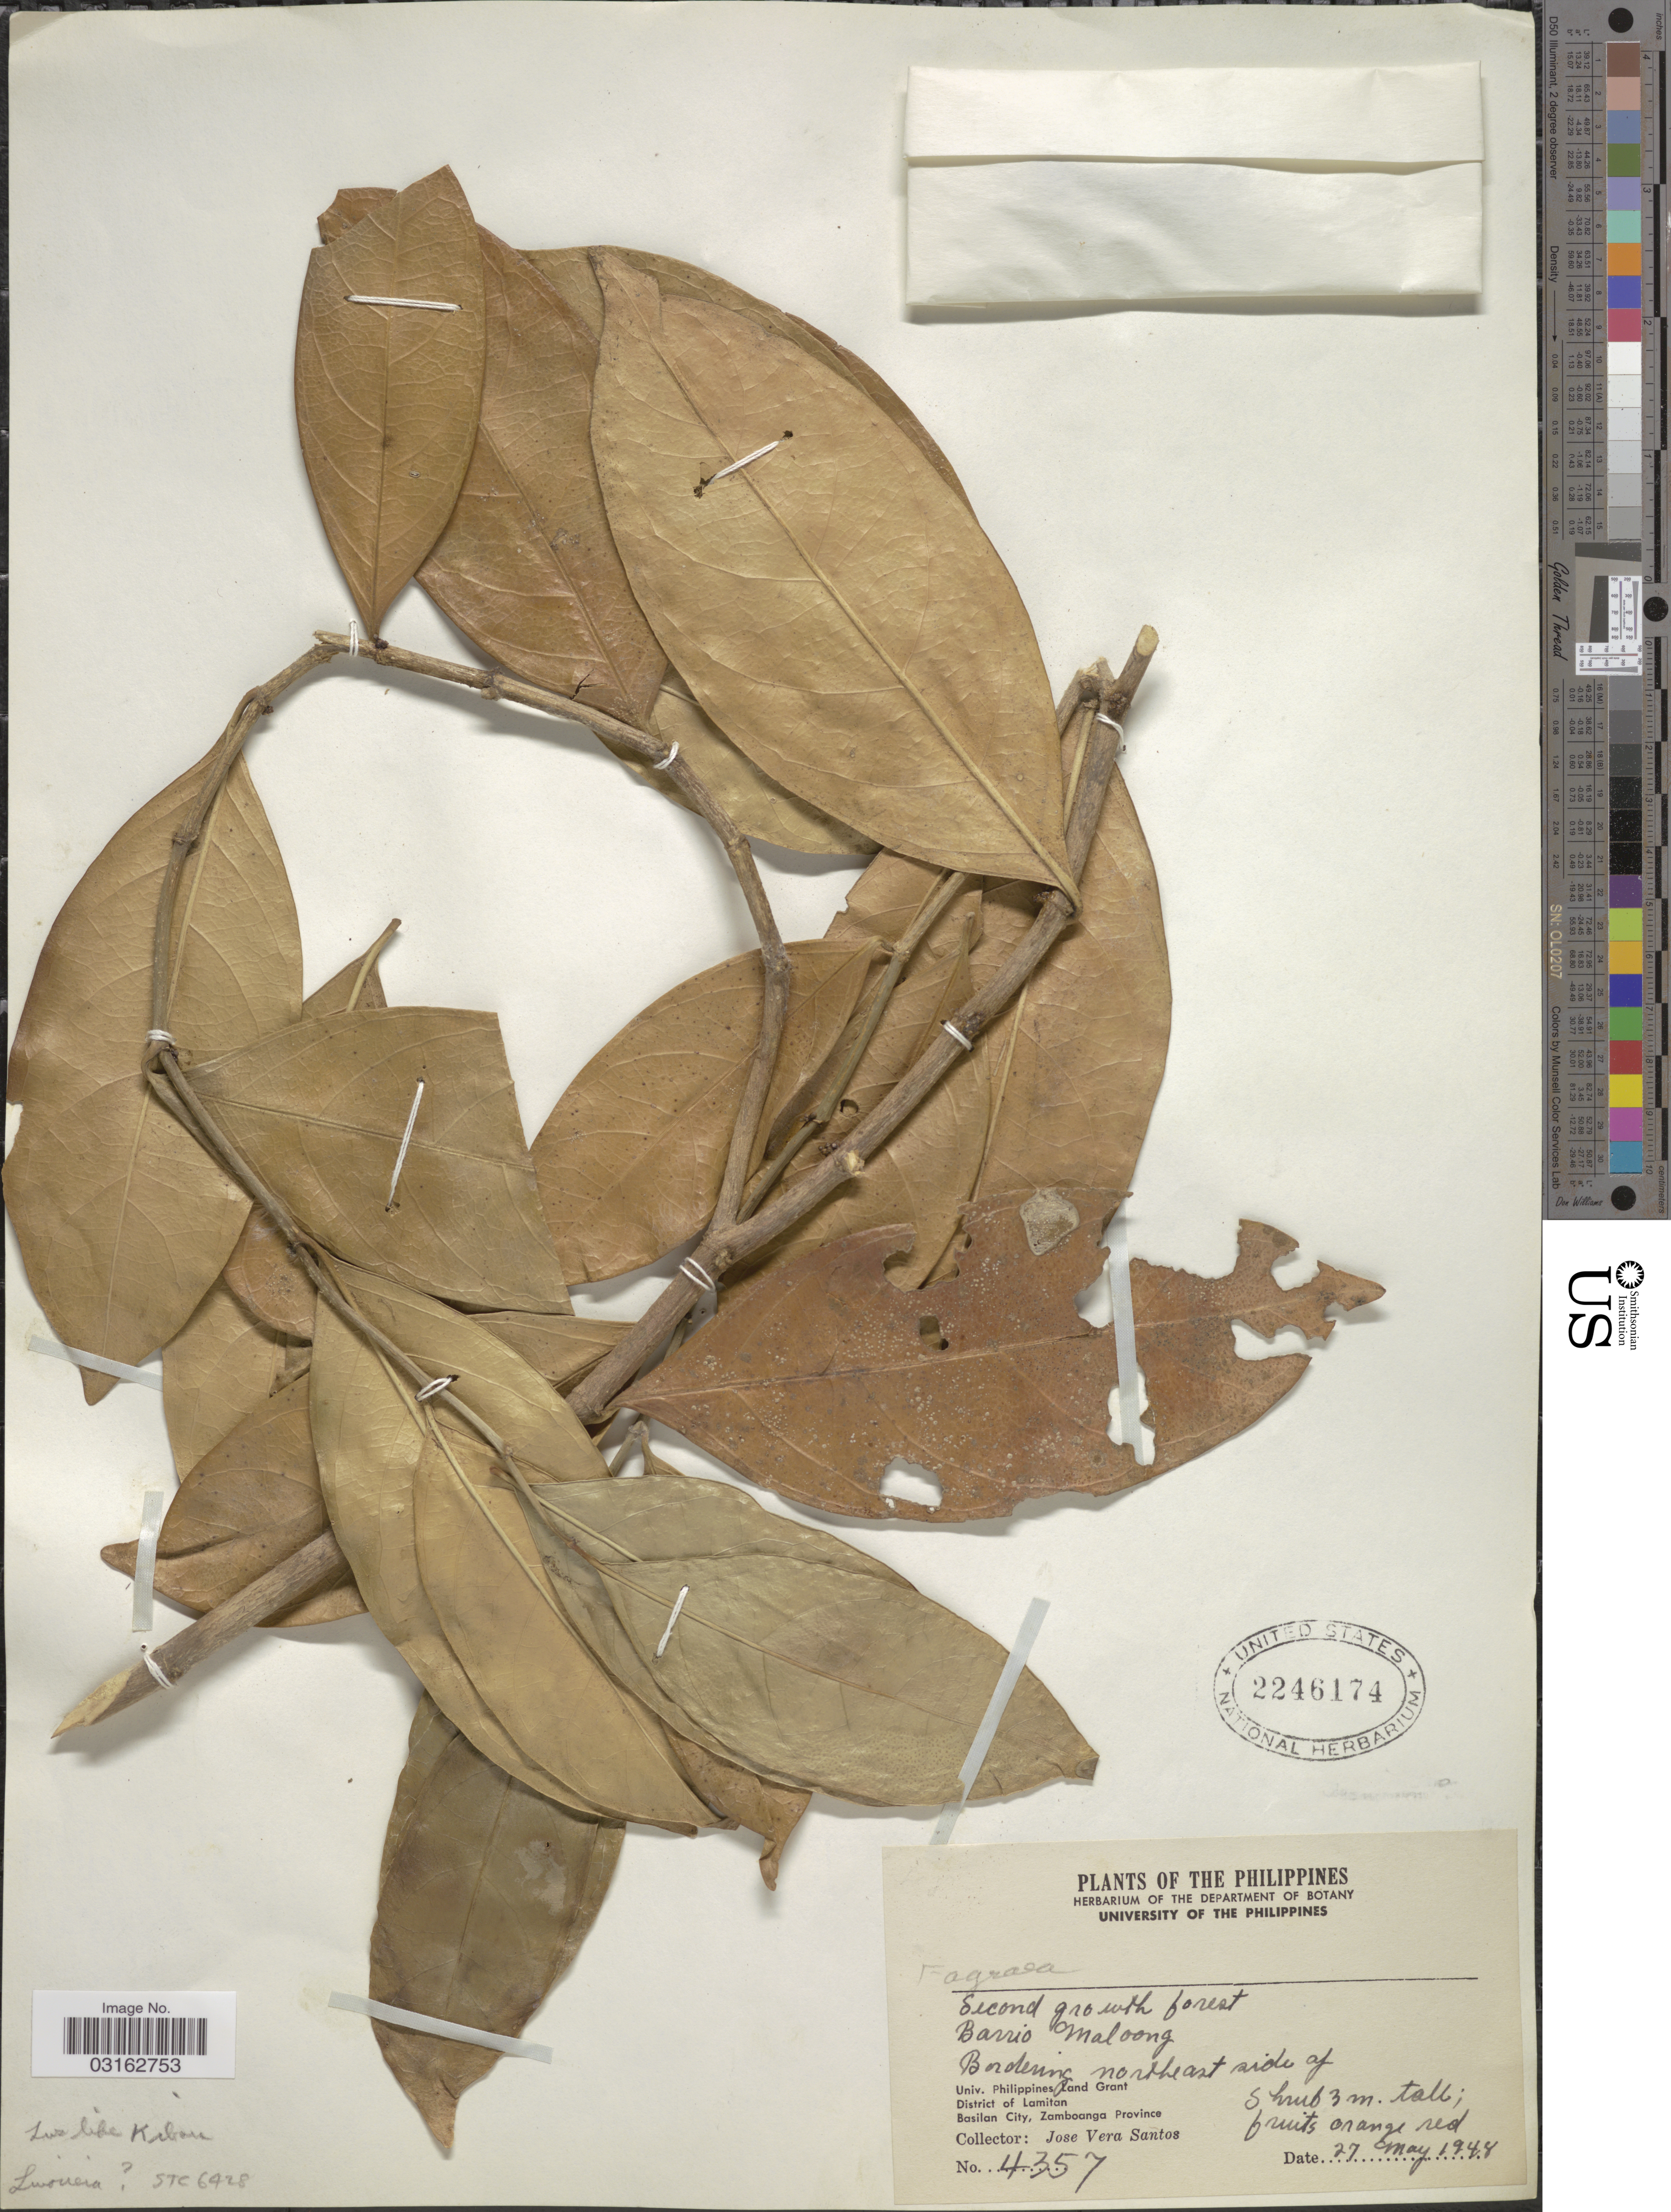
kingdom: Plantae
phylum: Tracheophyta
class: Magnoliopsida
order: Gentianales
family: Gentianaceae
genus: Fagraea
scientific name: Fagraea sp.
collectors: J. V. Santos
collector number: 4357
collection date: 1948-05-27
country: Philippines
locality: Second growth forest, Barrio Maloong, Bordering northeast side of Univ. Philippines Land Grant, District of Lamitan, Basilan City, Zamboanga Province.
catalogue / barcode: US 2246174